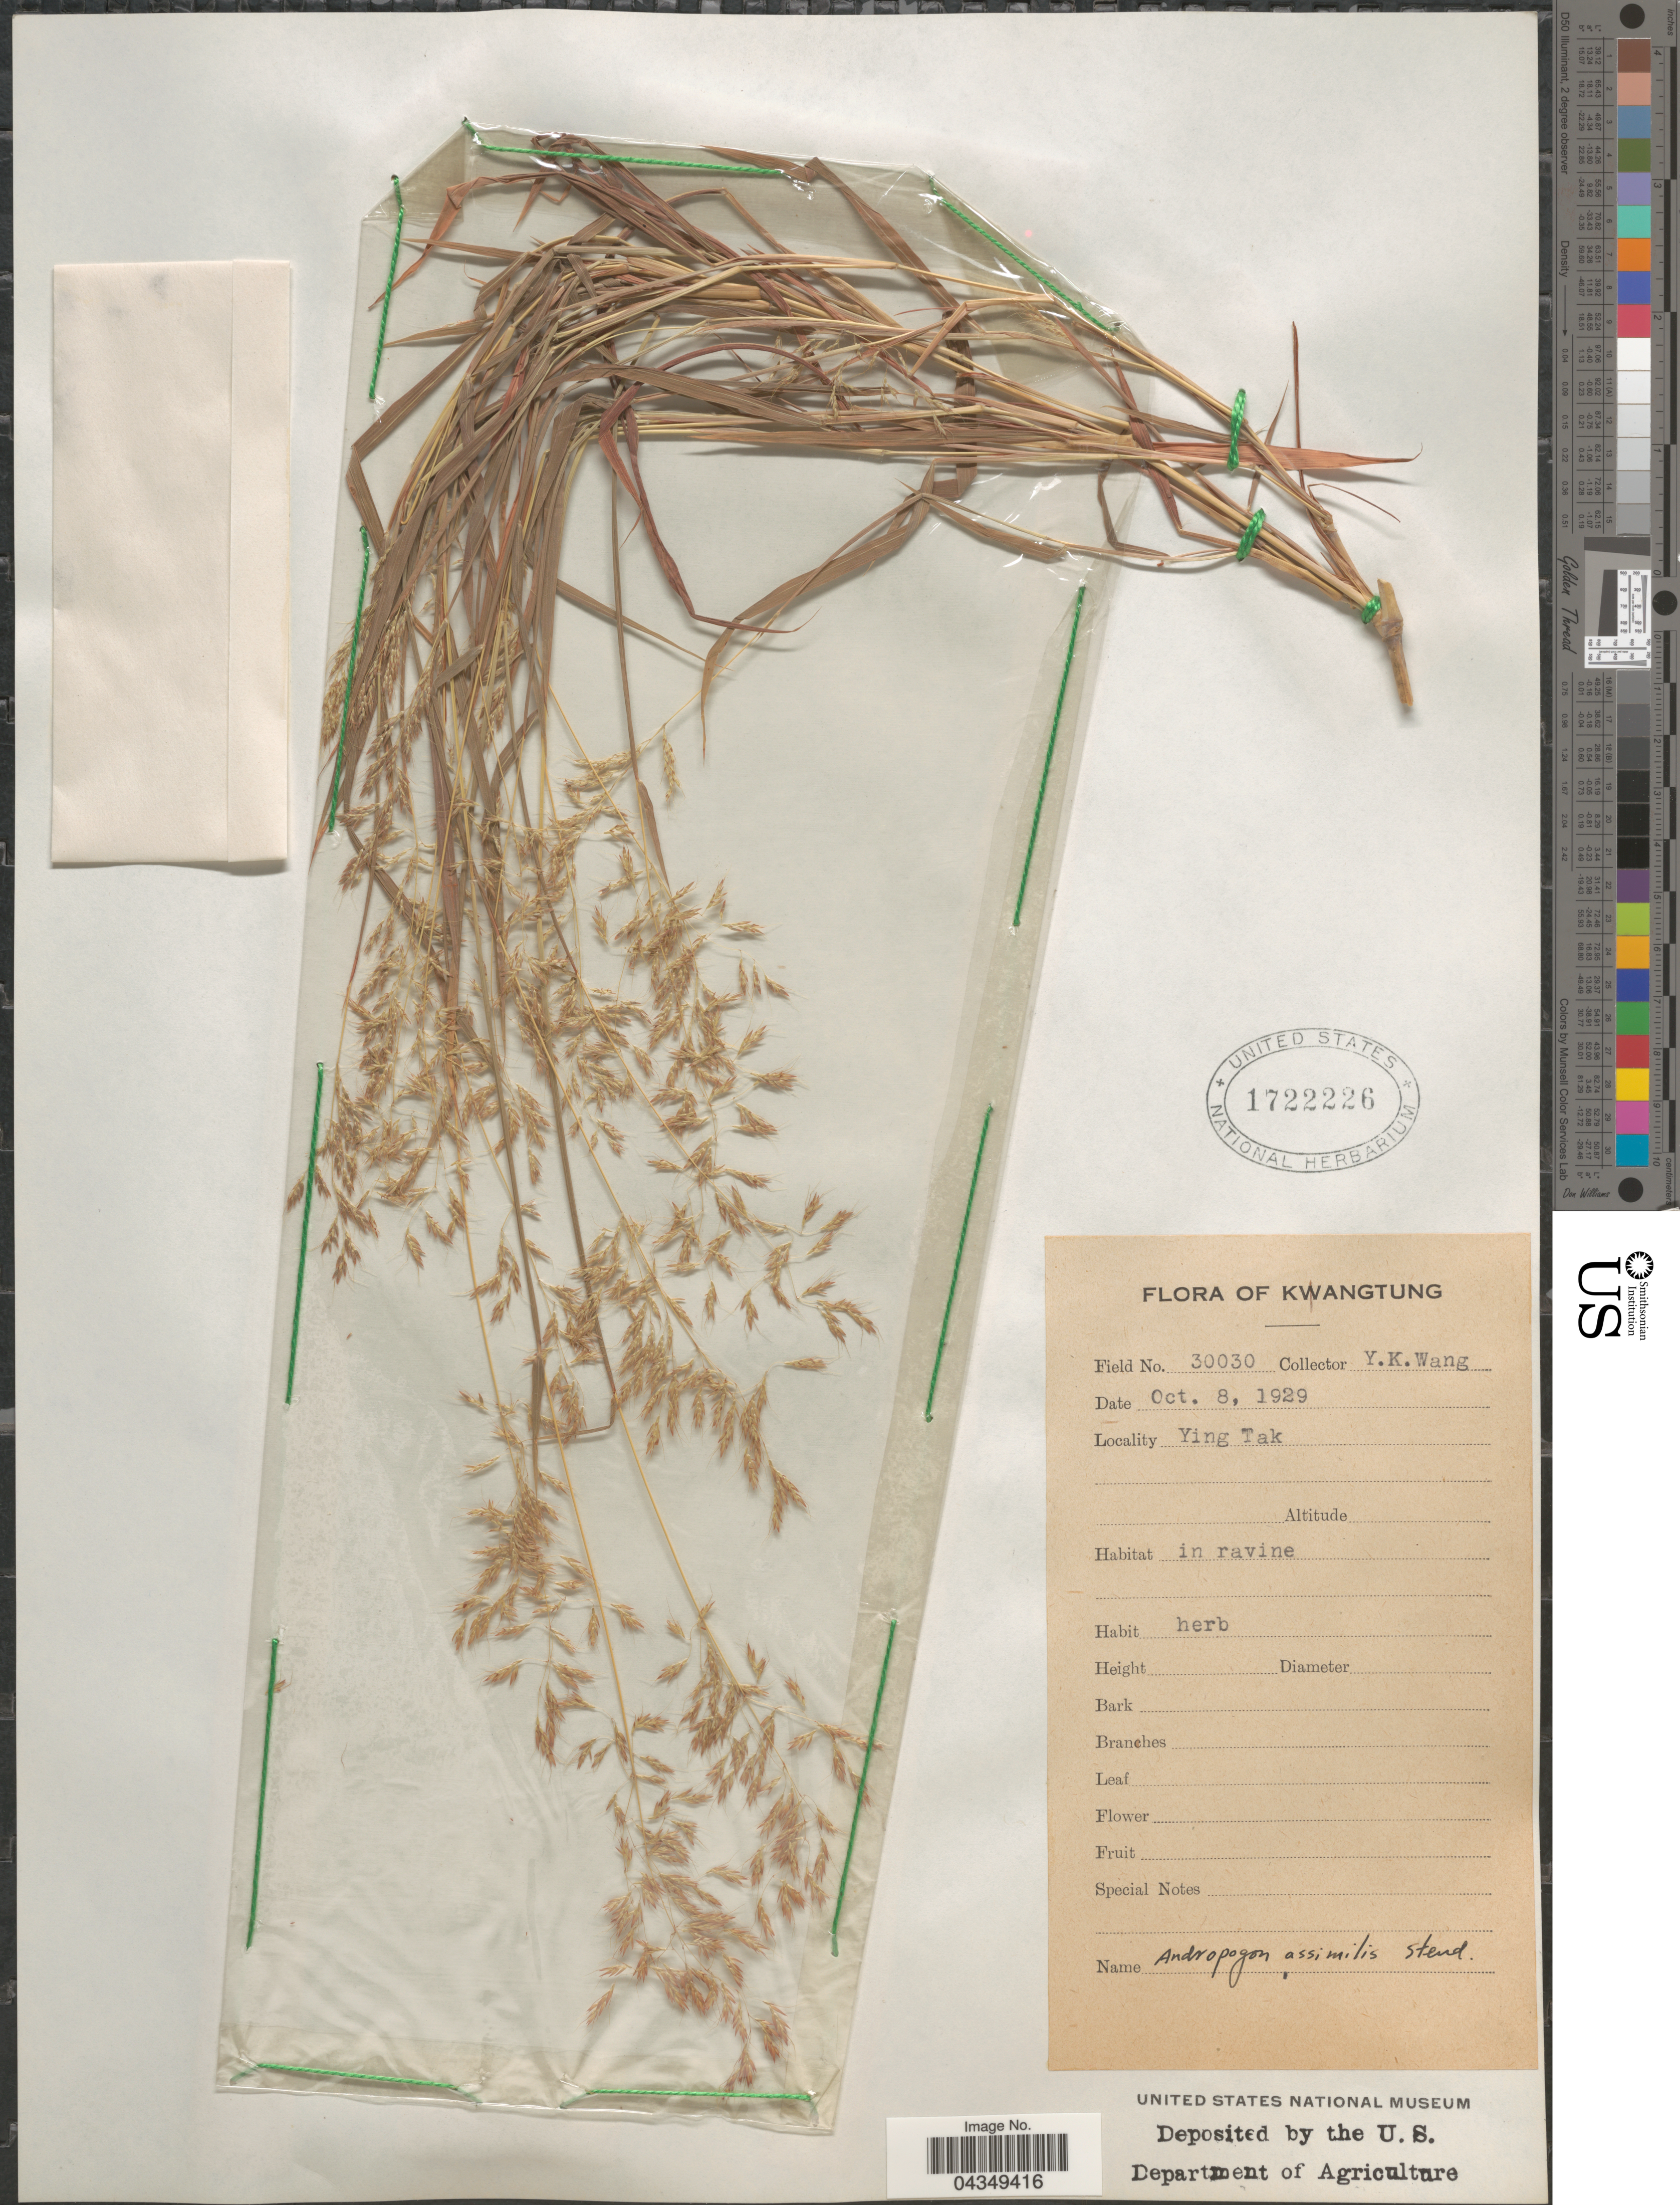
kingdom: Plantae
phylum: Tracheophyta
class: Liliopsida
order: Poales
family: Poaceae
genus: Capillipedium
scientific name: Capillipedium assimile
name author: (Steud.) A. Camus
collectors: Y. Wang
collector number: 30030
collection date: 1929-10-08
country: China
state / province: Guangdong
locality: Kwangtung. Ying Tak.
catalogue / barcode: US 1722226